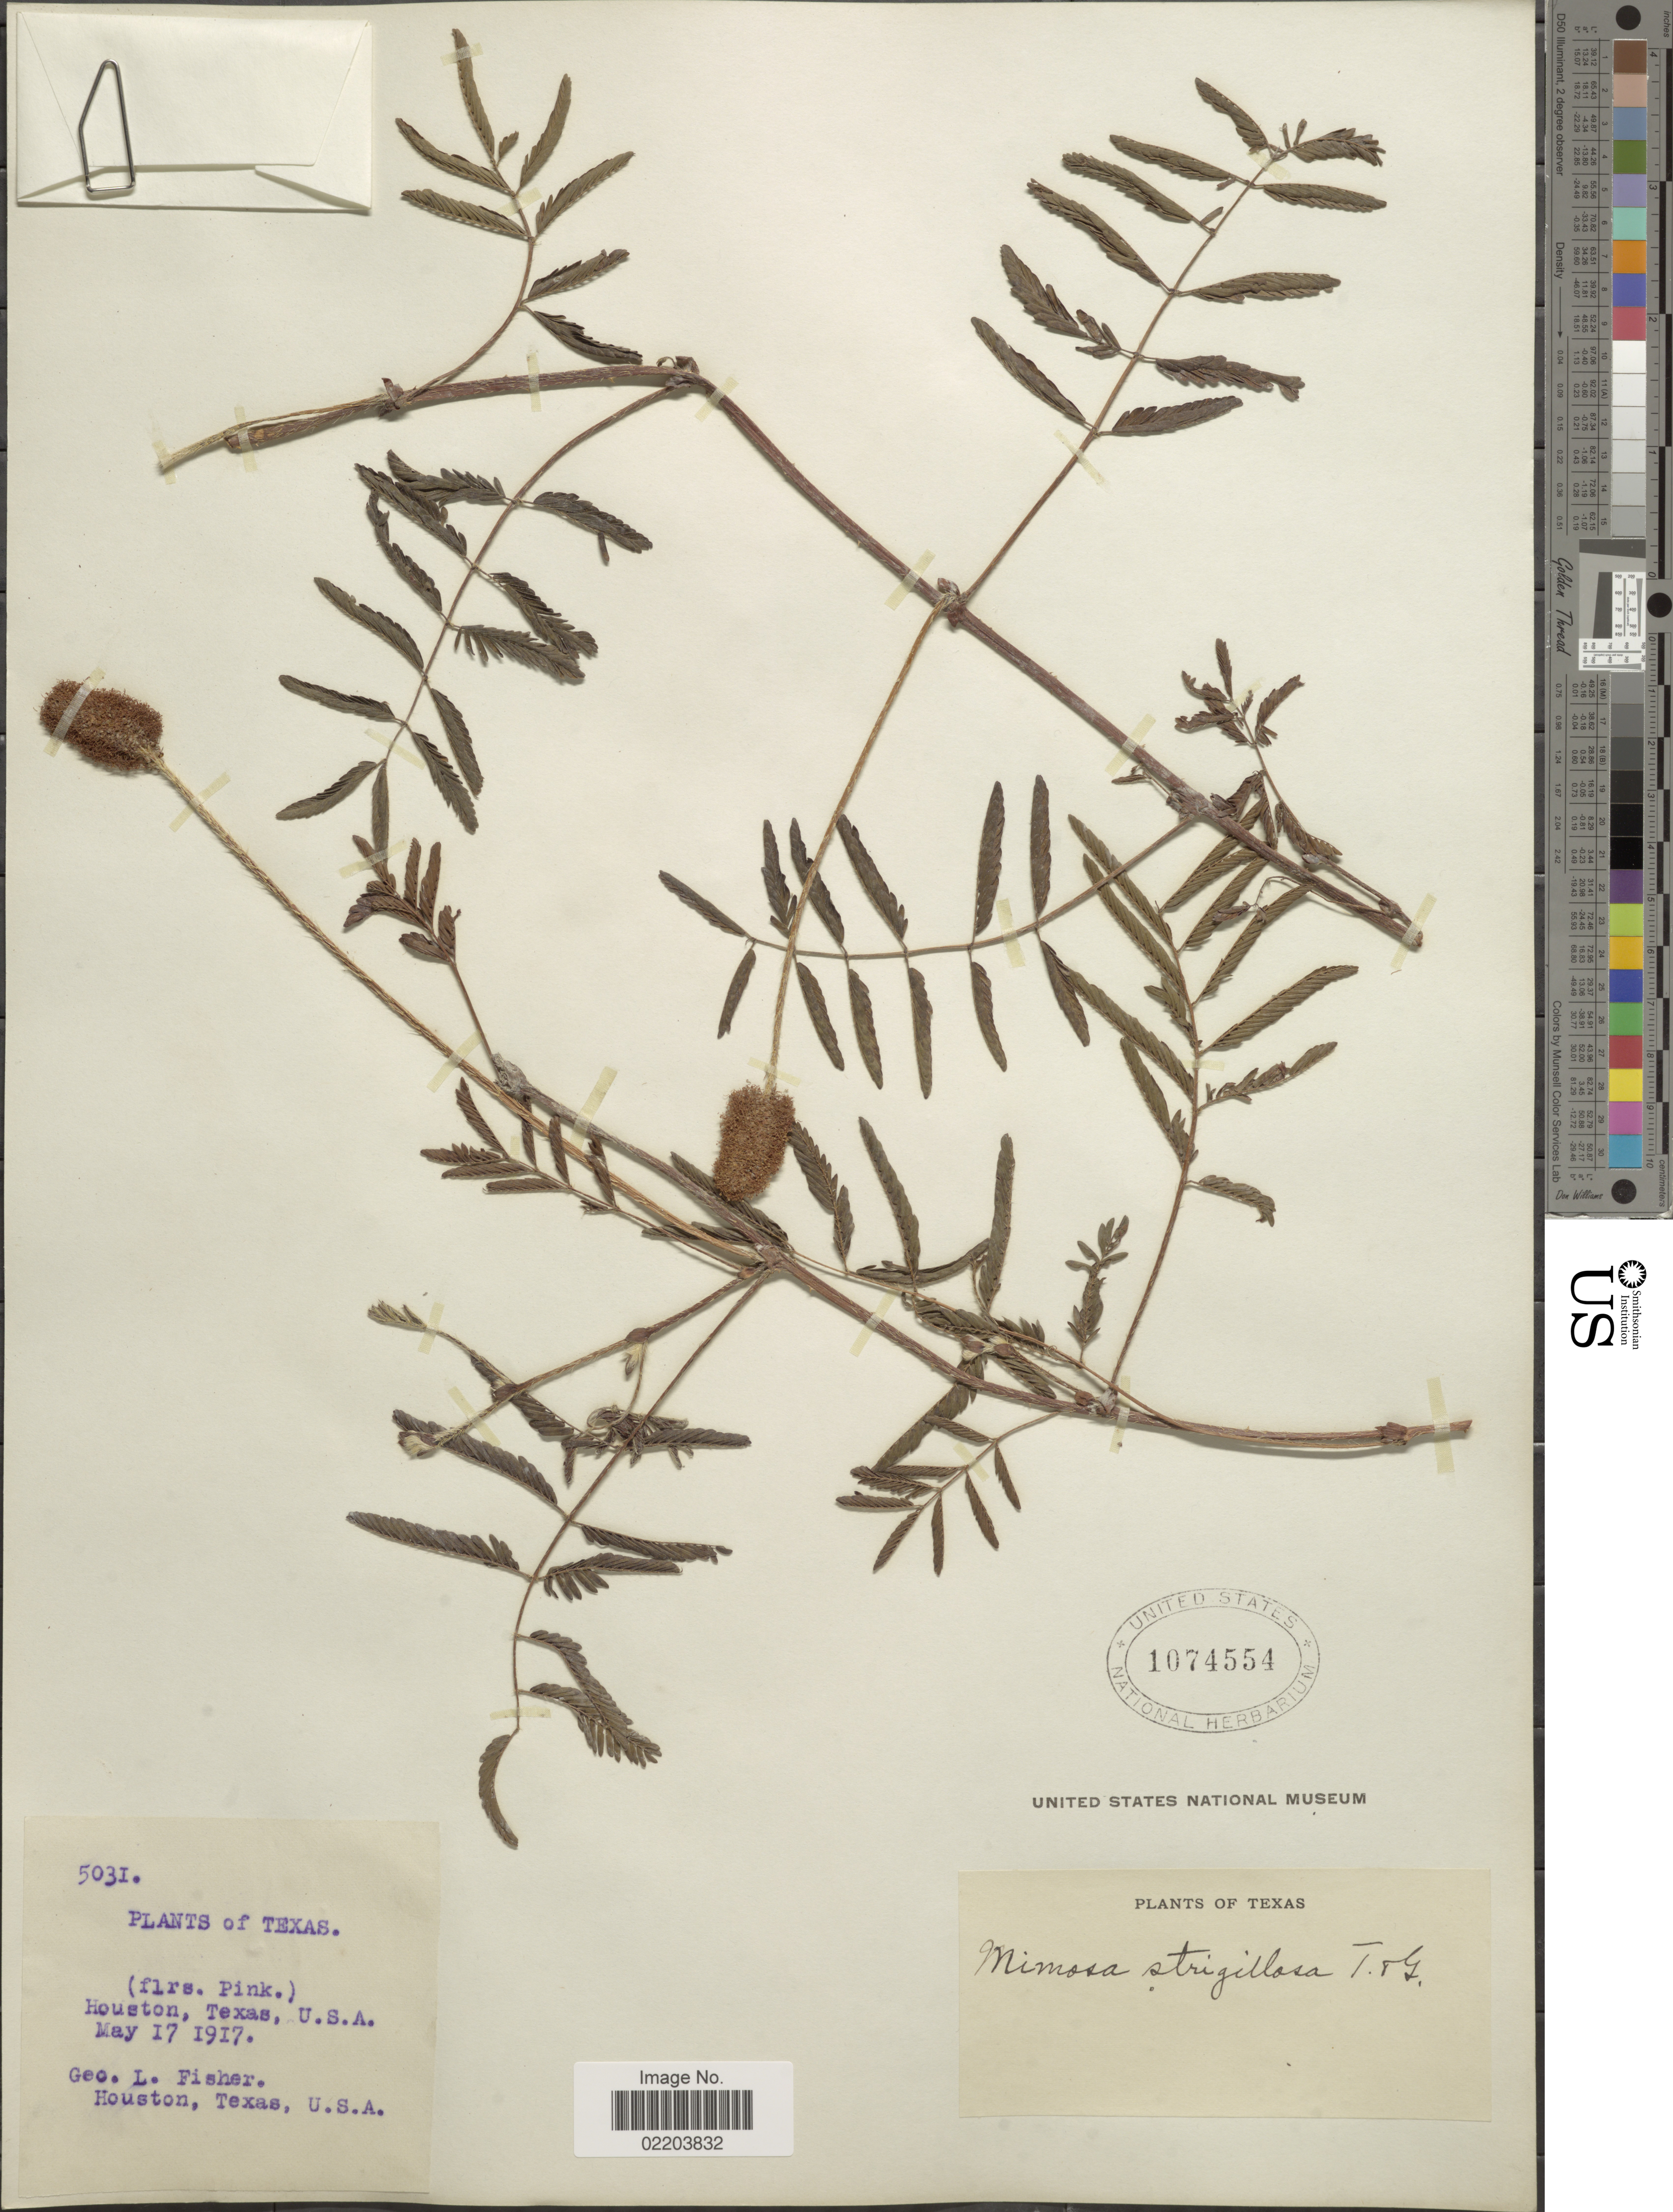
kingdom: Plantae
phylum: Tracheophyta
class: Magnoliopsida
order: Fabales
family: Fabaceae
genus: Mimosa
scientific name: Mimosa strigillosa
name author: Torr. & A. Gray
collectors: G. L. Fisher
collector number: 5031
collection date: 1917-05-17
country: United States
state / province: Texas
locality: Houston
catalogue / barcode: US 1074554